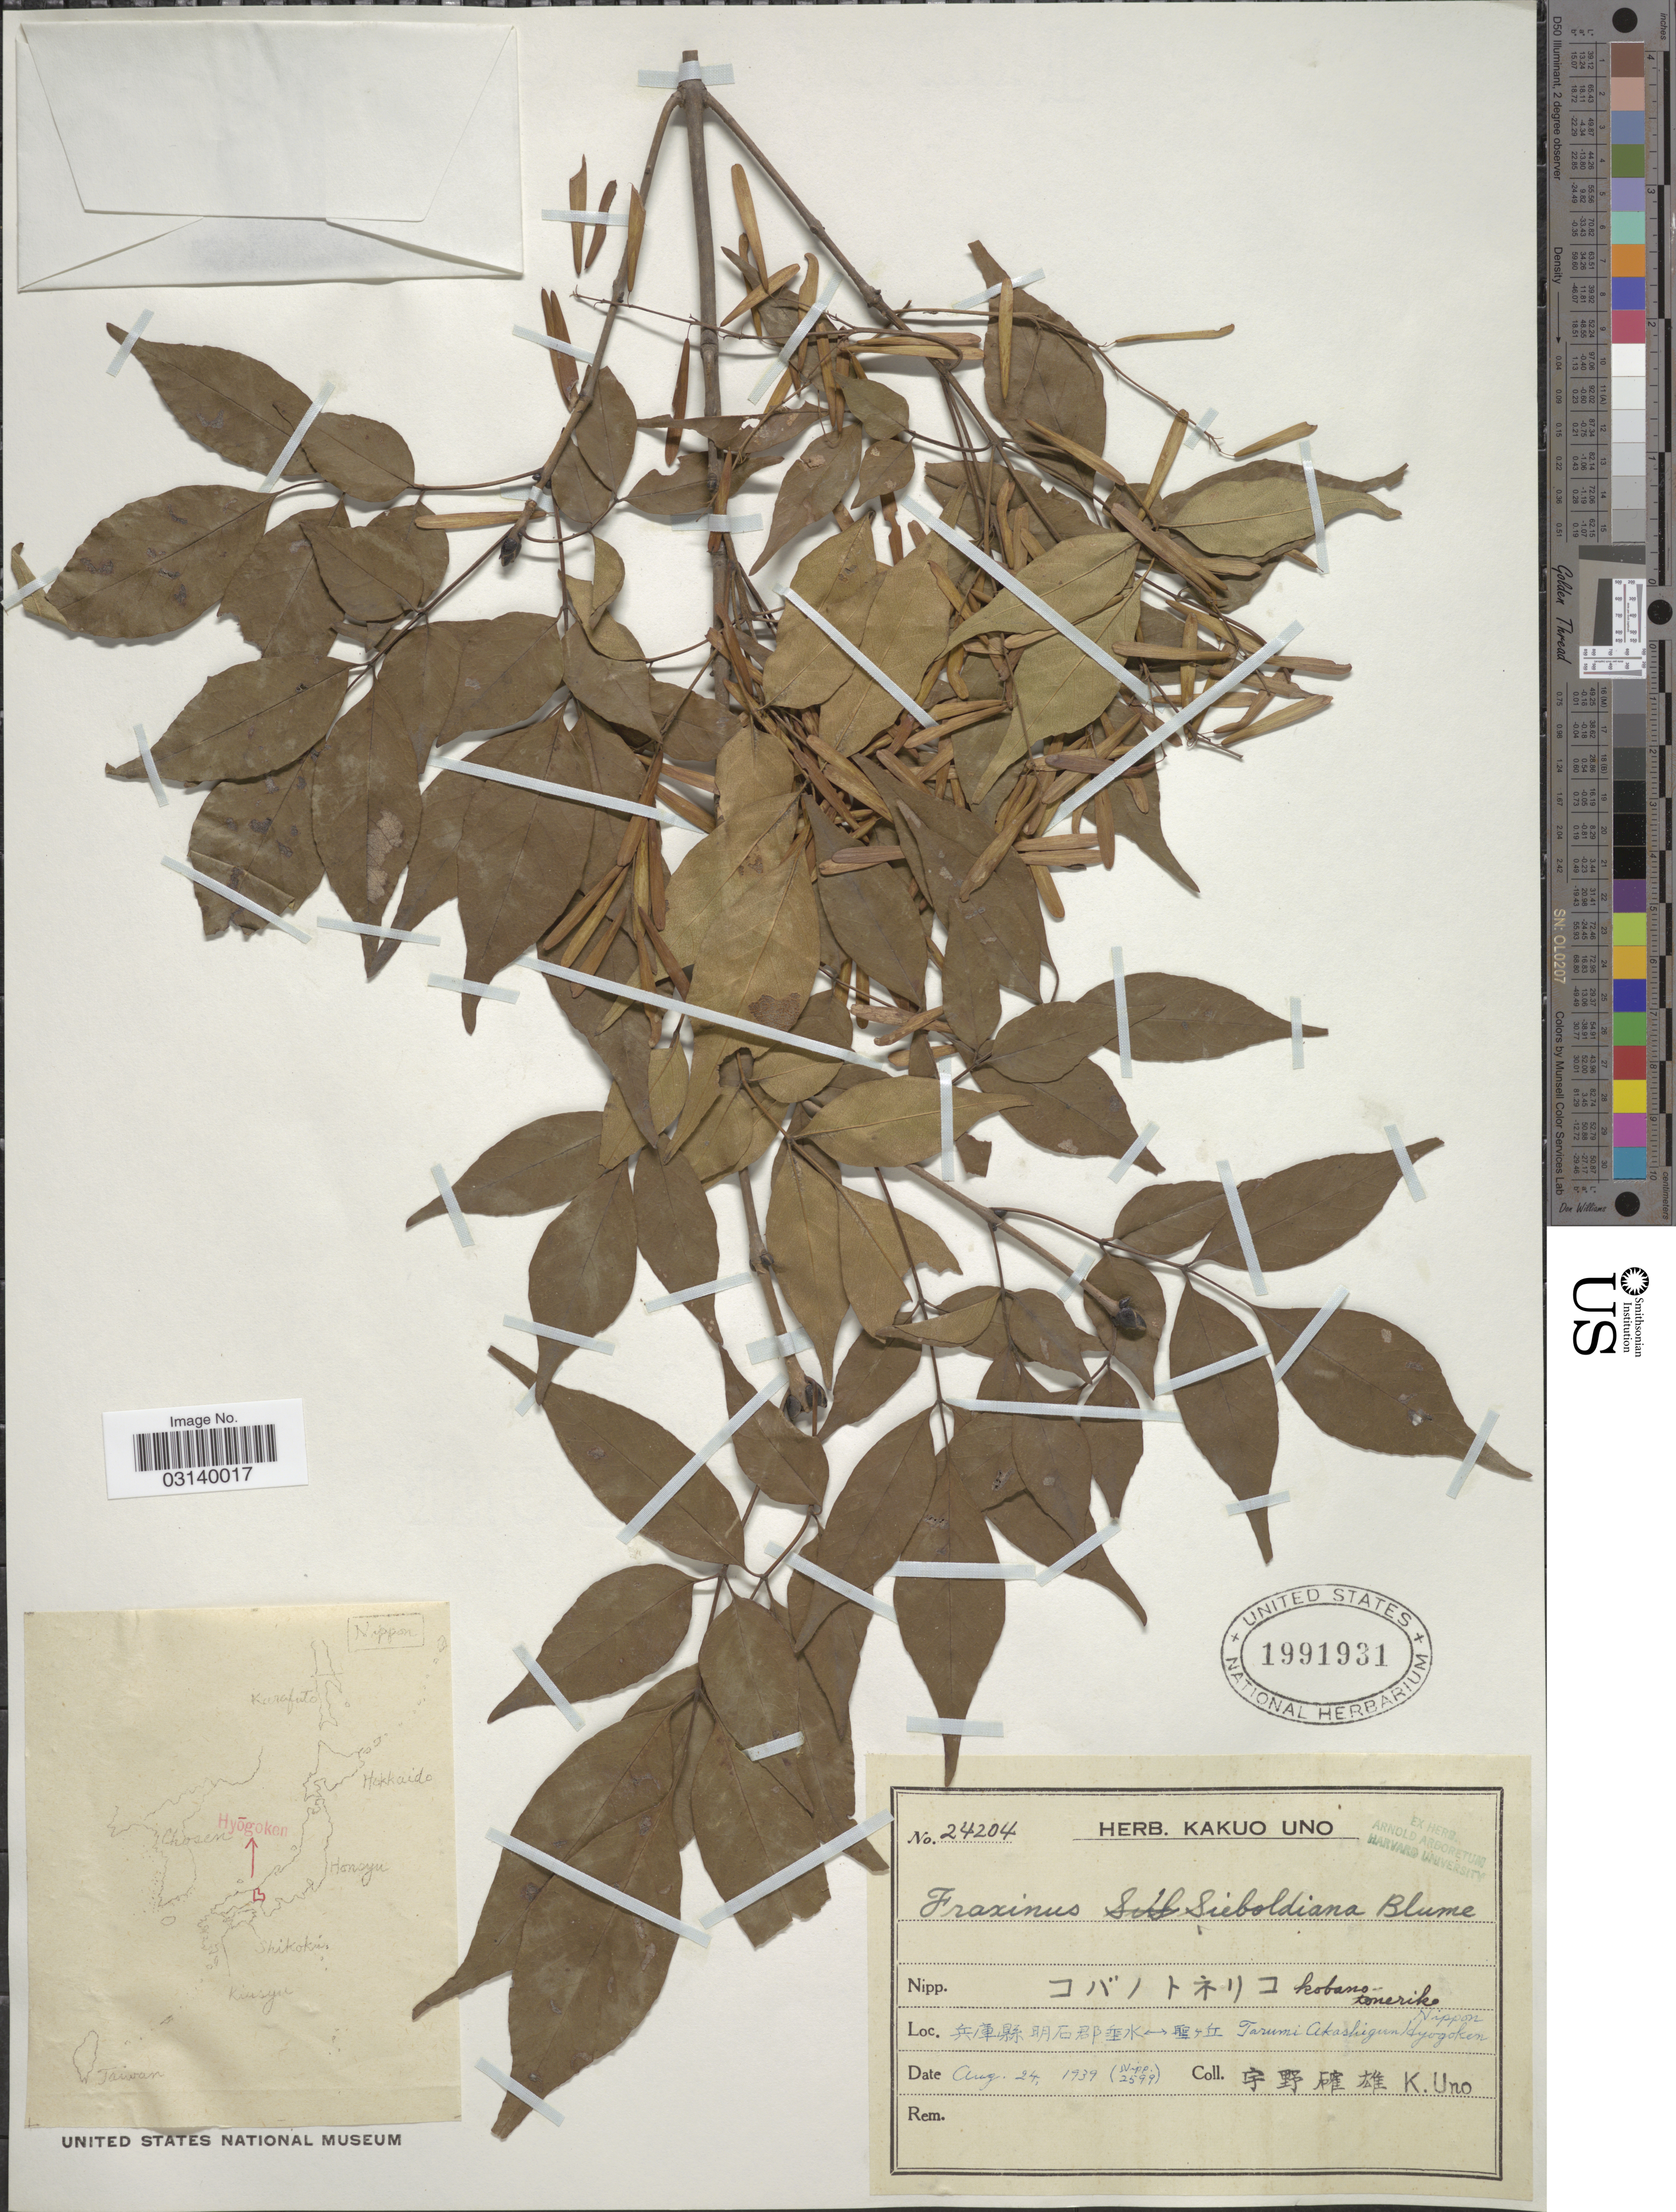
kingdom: Plantae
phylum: Tracheophyta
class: Magnoliopsida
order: Lamiales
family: Oleaceae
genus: Fraxinus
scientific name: Fraxinus sieboldiana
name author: Blume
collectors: K. Uno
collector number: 24204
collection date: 1939-08-24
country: Japan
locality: X. Tarumi Akashigun Hyogoken. Nippon.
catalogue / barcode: US 1991931